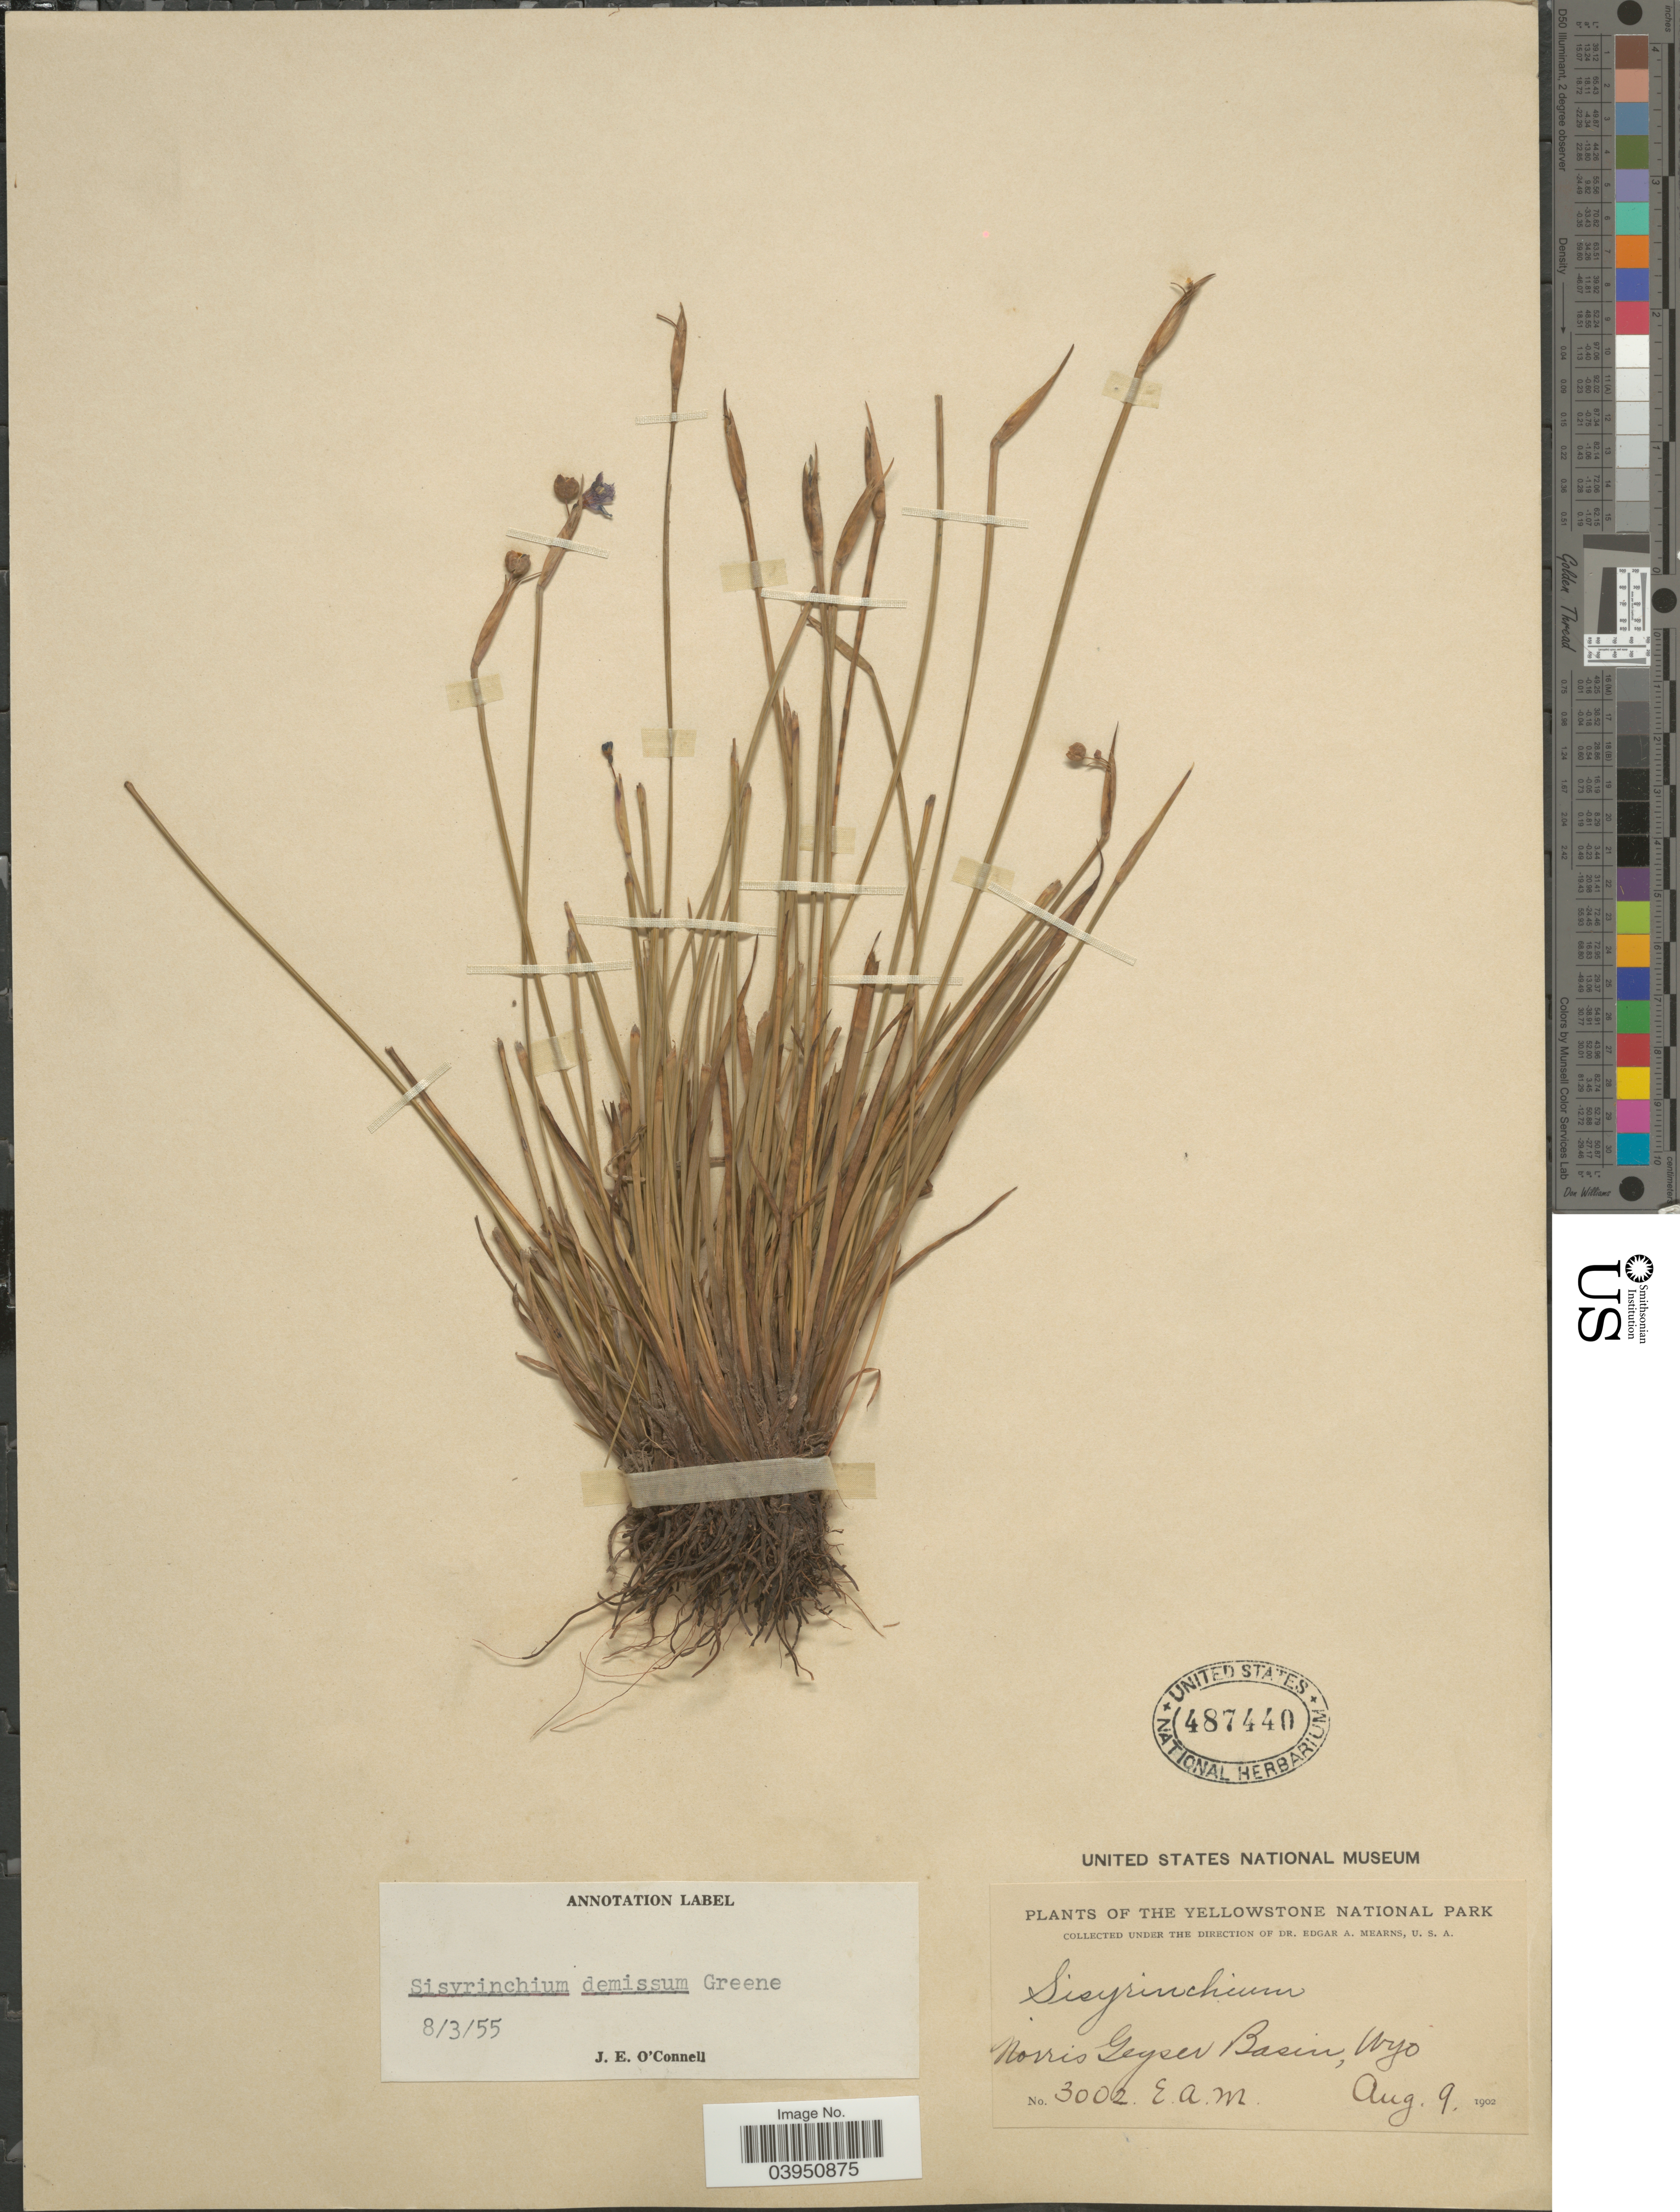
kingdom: Plantae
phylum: Tracheophyta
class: Liliopsida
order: Asparagales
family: Iridaceae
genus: Sisyrinchium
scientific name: Sisyrinchium demissum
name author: Greene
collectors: E. A. Mearns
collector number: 3002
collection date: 1902-08-09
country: United States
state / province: Wyoming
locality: The Yellowstone National Park. Norris Geyser Basin.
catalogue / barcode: US 487440